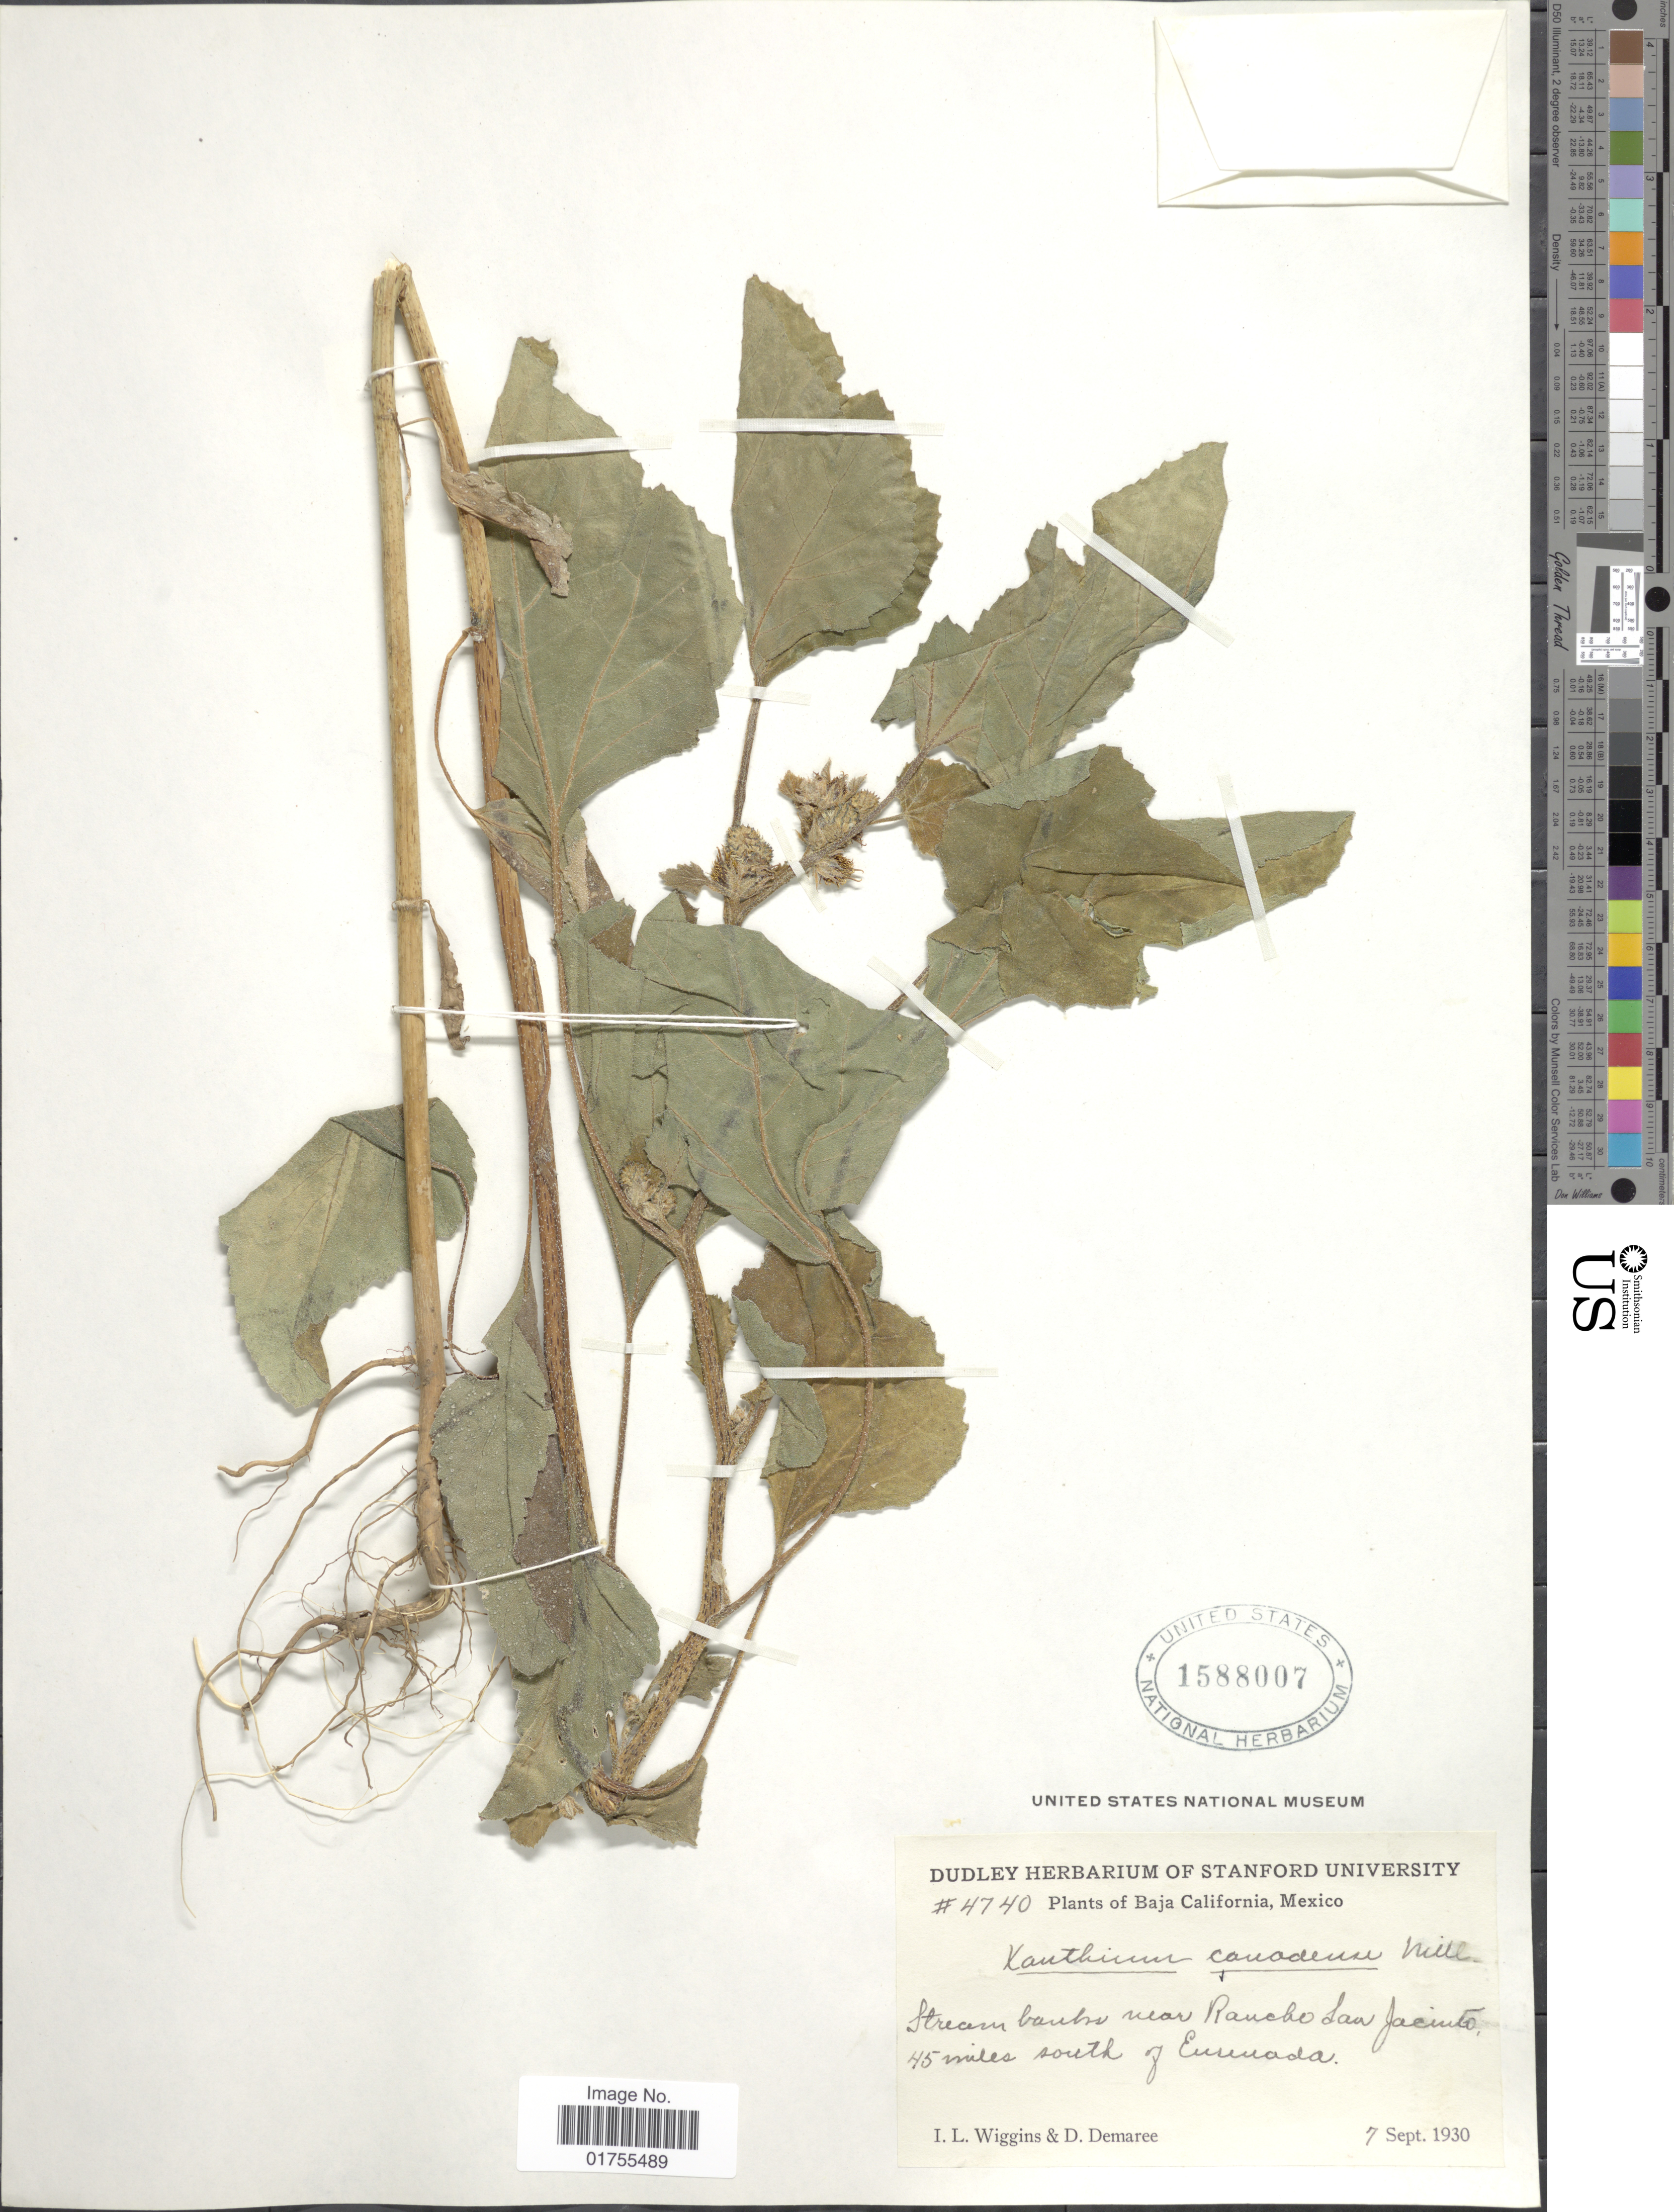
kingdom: Plantae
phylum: Tracheophyta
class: Magnoliopsida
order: Asterales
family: Asteraceae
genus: Xanthium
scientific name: Xanthium canadense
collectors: I. L. Wiggins & D. Demaree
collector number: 4740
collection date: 1930-09-07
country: Mexico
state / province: Baja California Norte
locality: Stream banks near Rancho San Jacinto, 45 miles south of Ensenada.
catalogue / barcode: US 1588007